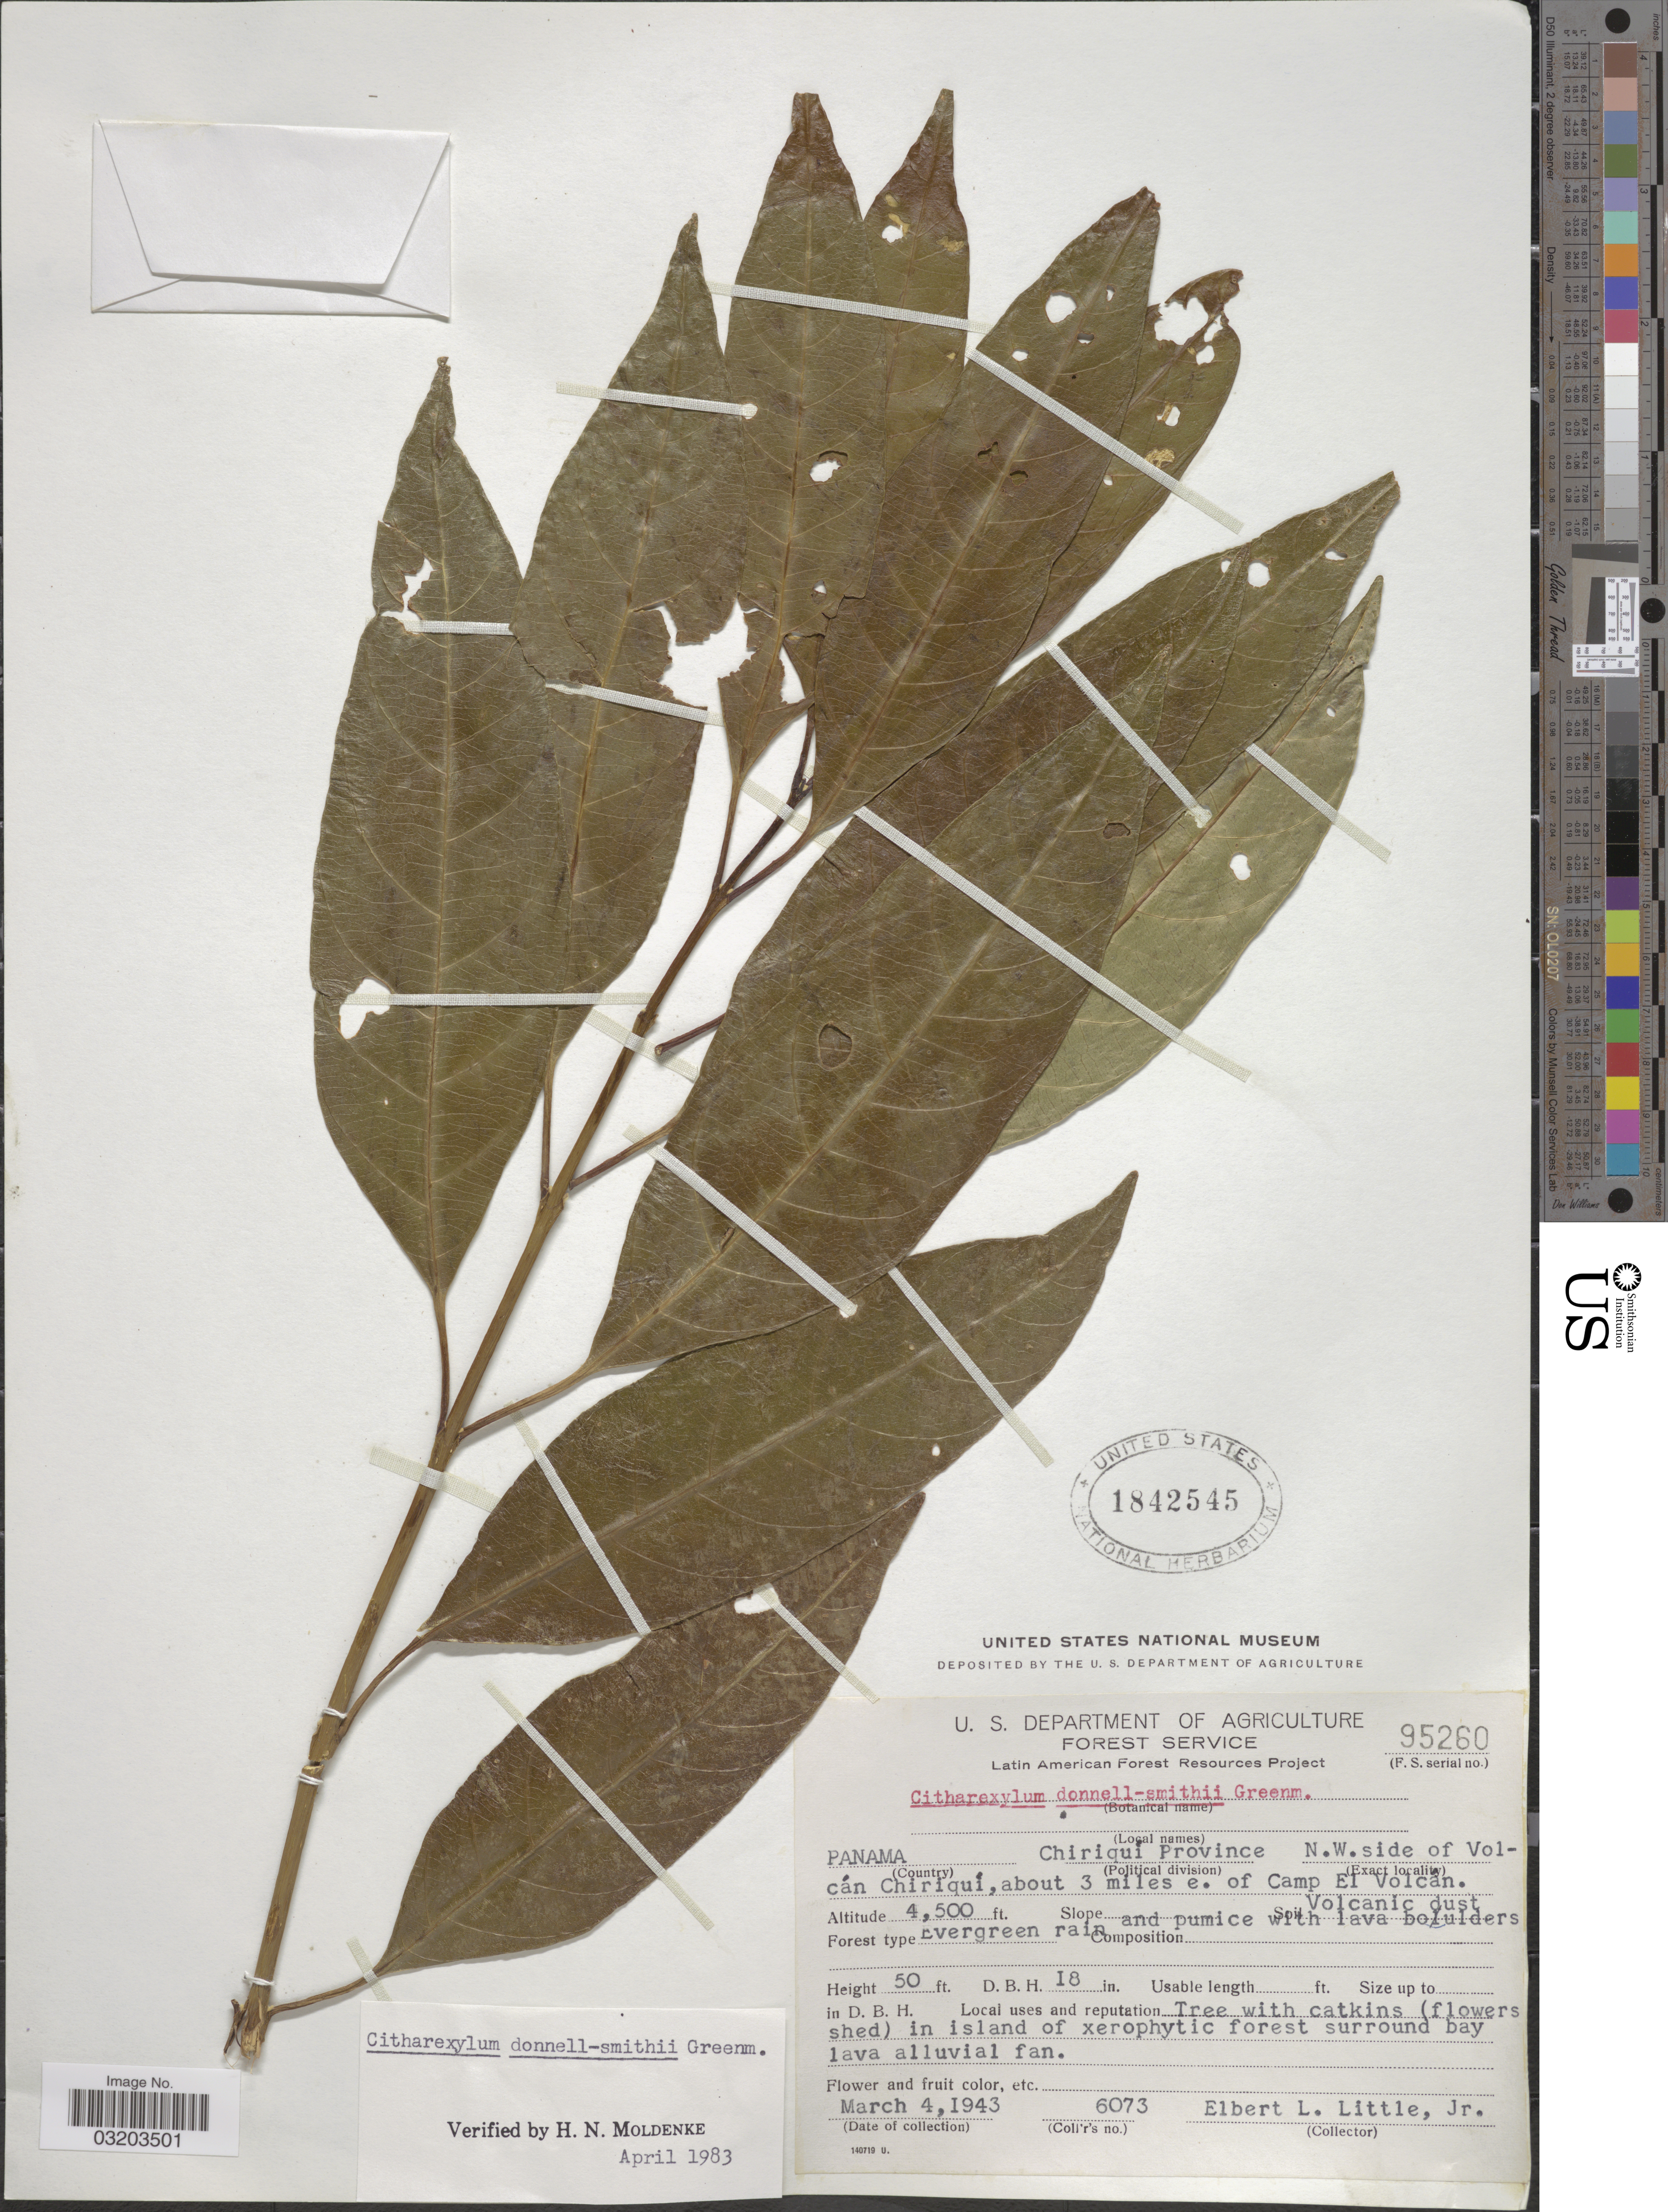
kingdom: Plantae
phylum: Tracheophyta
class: Magnoliopsida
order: Lamiales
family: Verbenaceae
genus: Citharexylum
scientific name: Citharexylum donnell-smithii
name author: Greenm.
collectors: E. L. Little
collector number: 6073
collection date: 1943-03-04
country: Panama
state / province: Chiriqui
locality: N.W. side of Volcán Chiriqui, about 3 miles e. of Camp El Volcán.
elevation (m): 1372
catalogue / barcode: US 1842545